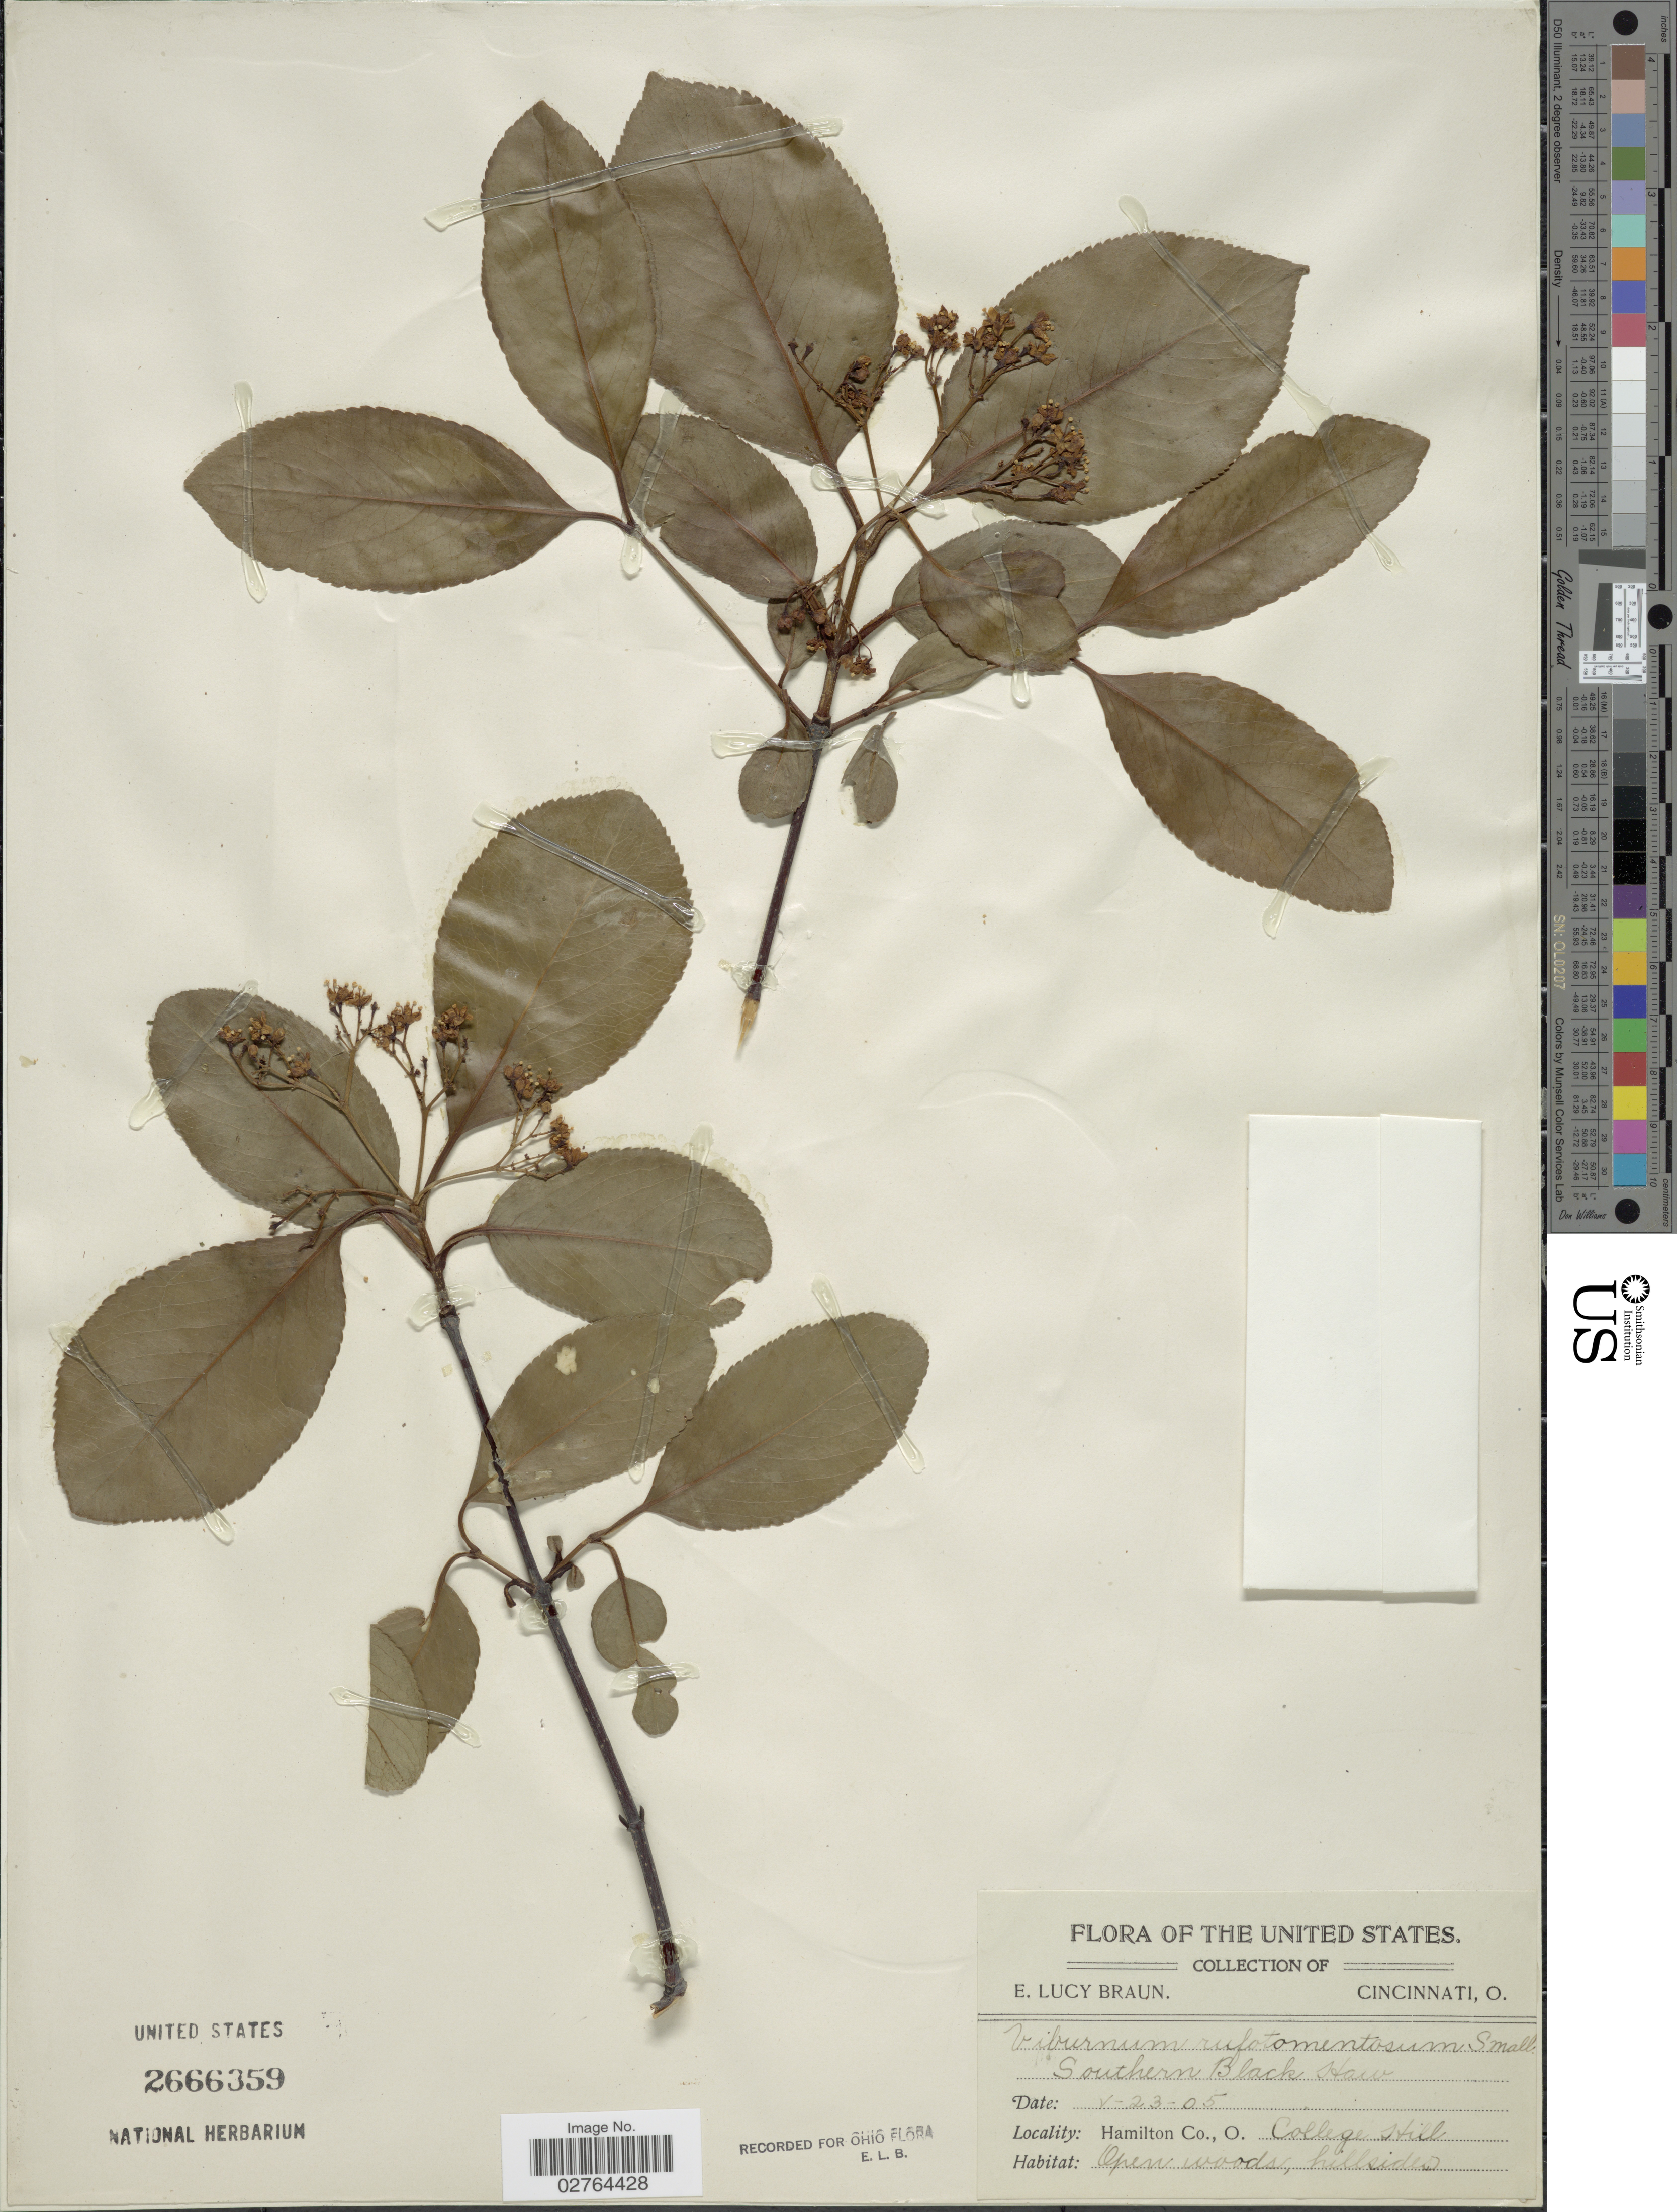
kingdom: Plantae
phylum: Tracheophyta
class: Magnoliopsida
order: Dipsacales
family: Viburnaceae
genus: Viburnum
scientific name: Viburnum rufidulum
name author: Raf.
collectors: E. L. Braun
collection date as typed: Transcribed d/m/y: 23/5/5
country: United States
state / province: Ohio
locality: Hamilton Co., O. College Hill.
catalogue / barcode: US 2666359